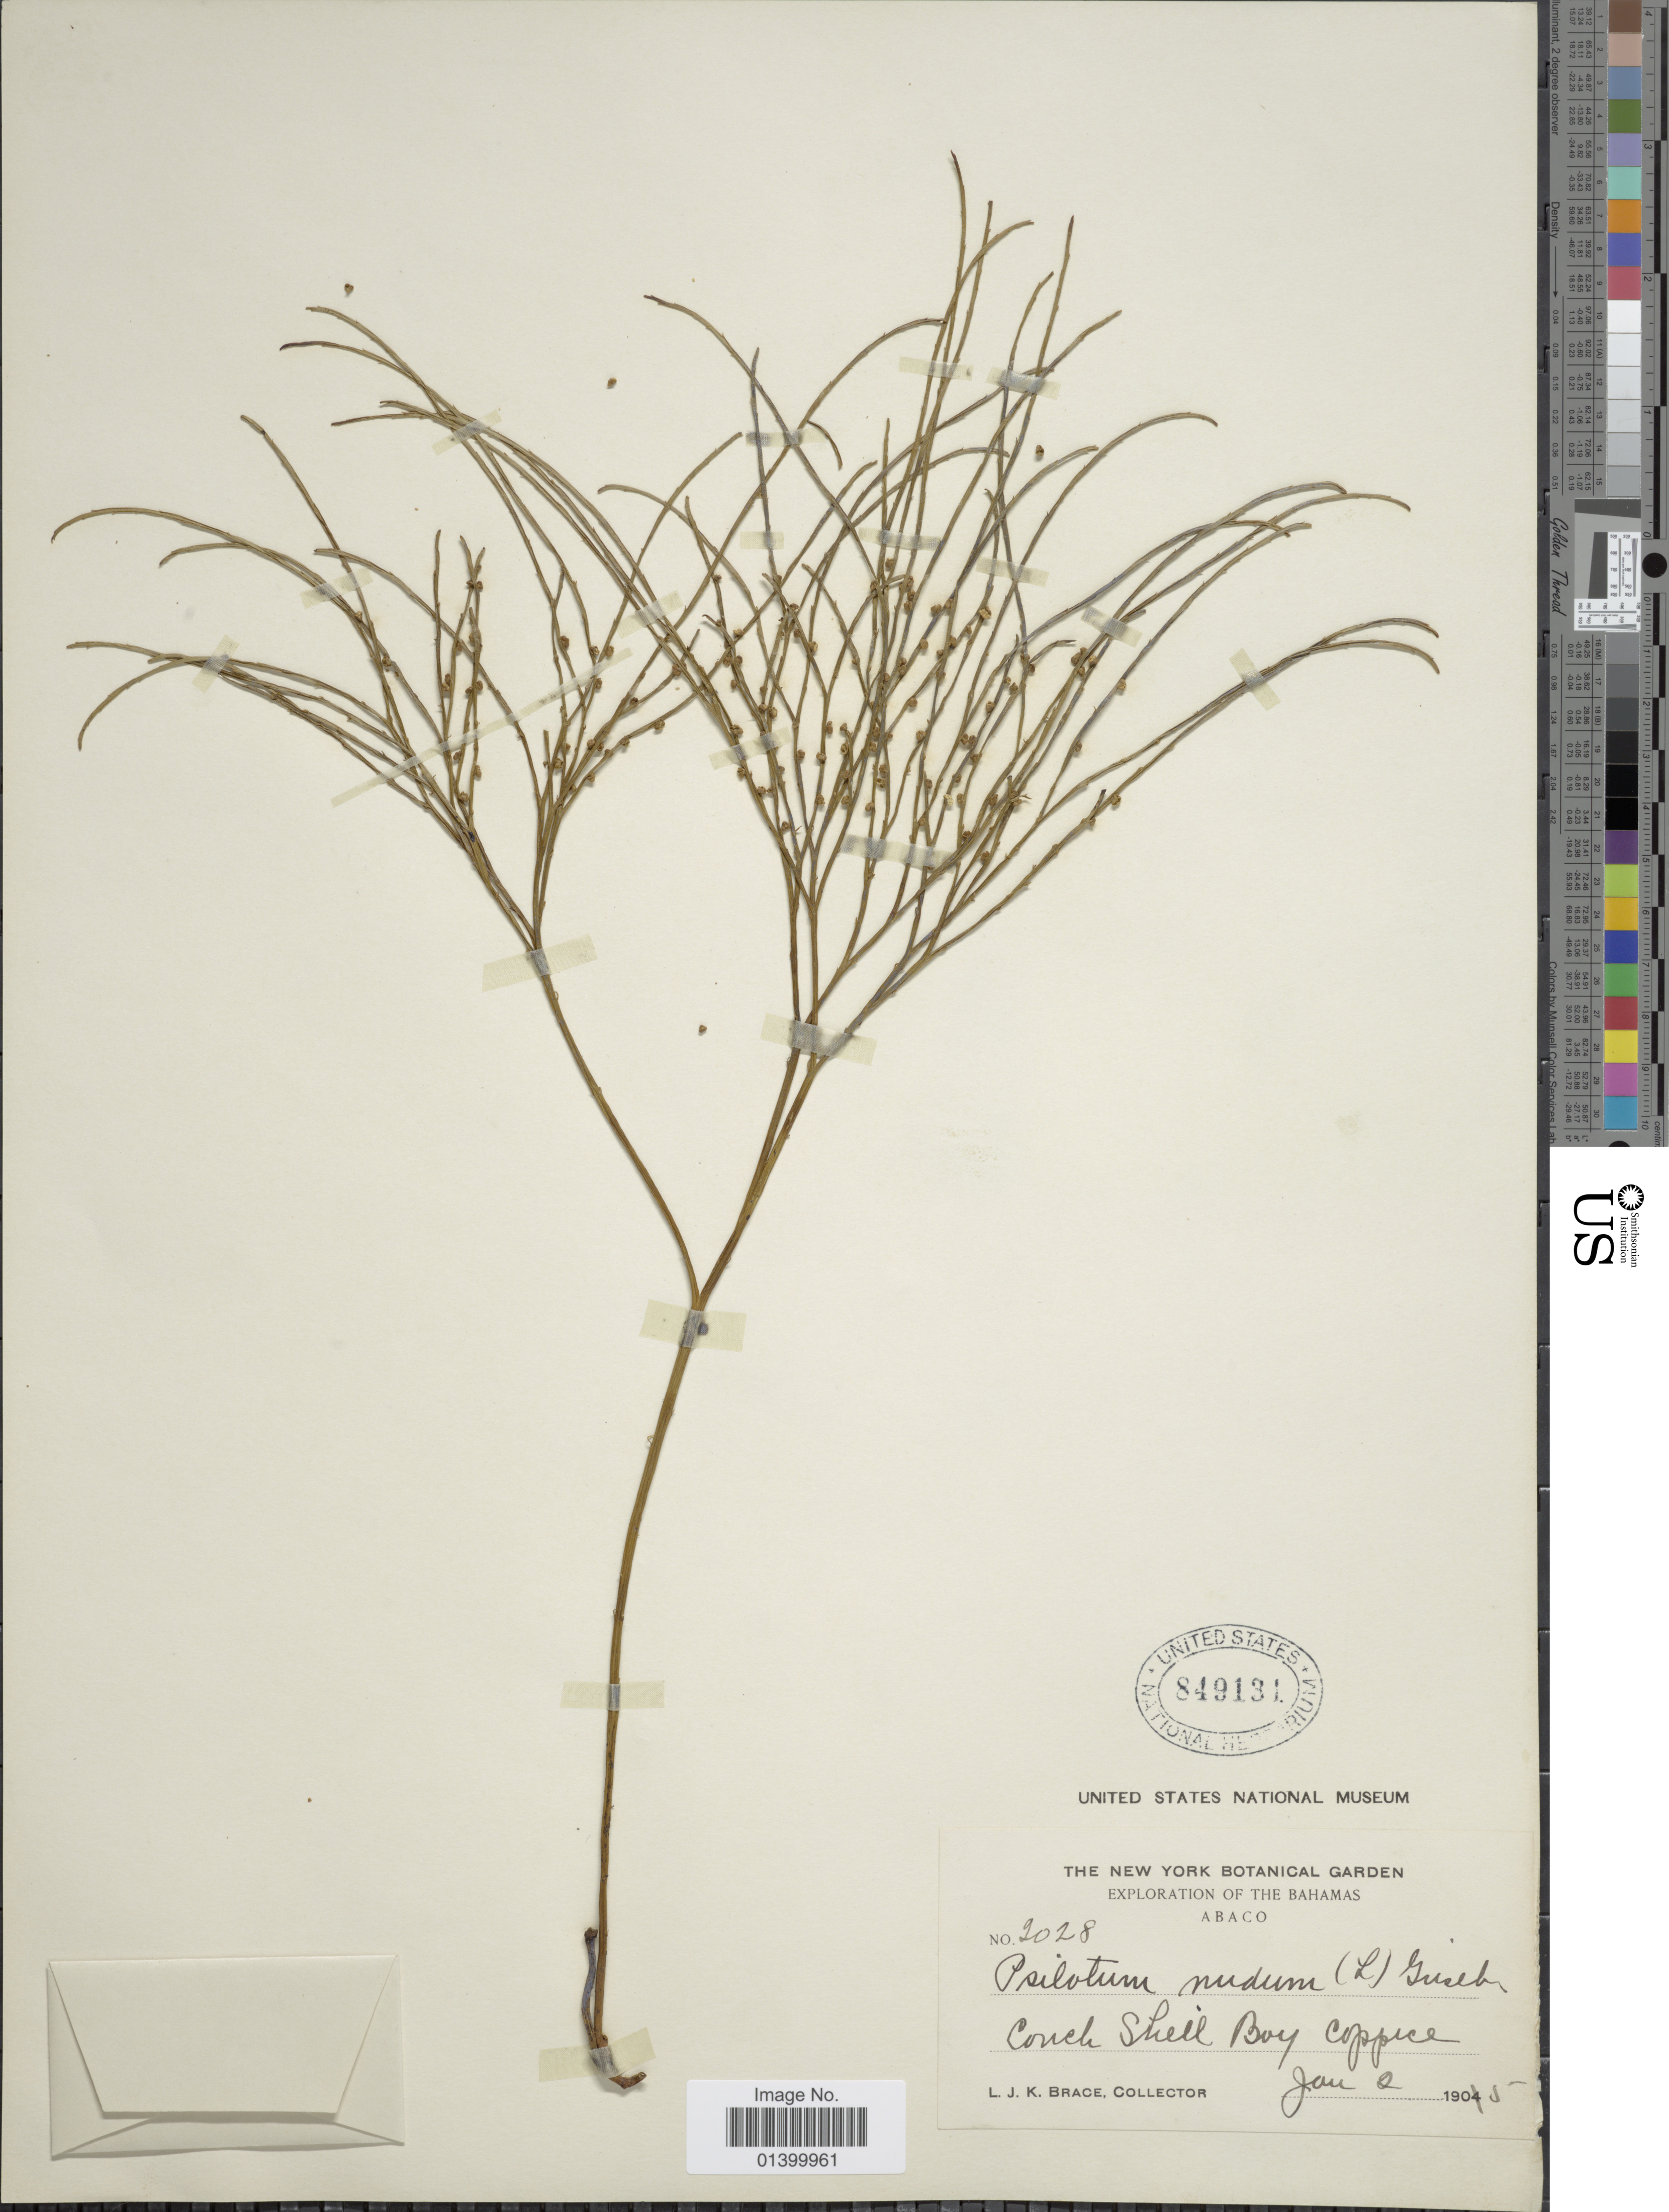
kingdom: Plantae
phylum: Tracheophyta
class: Polypodiopsida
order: Psilotales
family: Psilotaceae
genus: Psilotum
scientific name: Psilotum nudum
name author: (L.) P. Beauv.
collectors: L. J. K. Brace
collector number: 2028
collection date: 1905-01-02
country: Bahamas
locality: Abaco, Conch Shell Boy Coppice [interpreted]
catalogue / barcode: US 849131